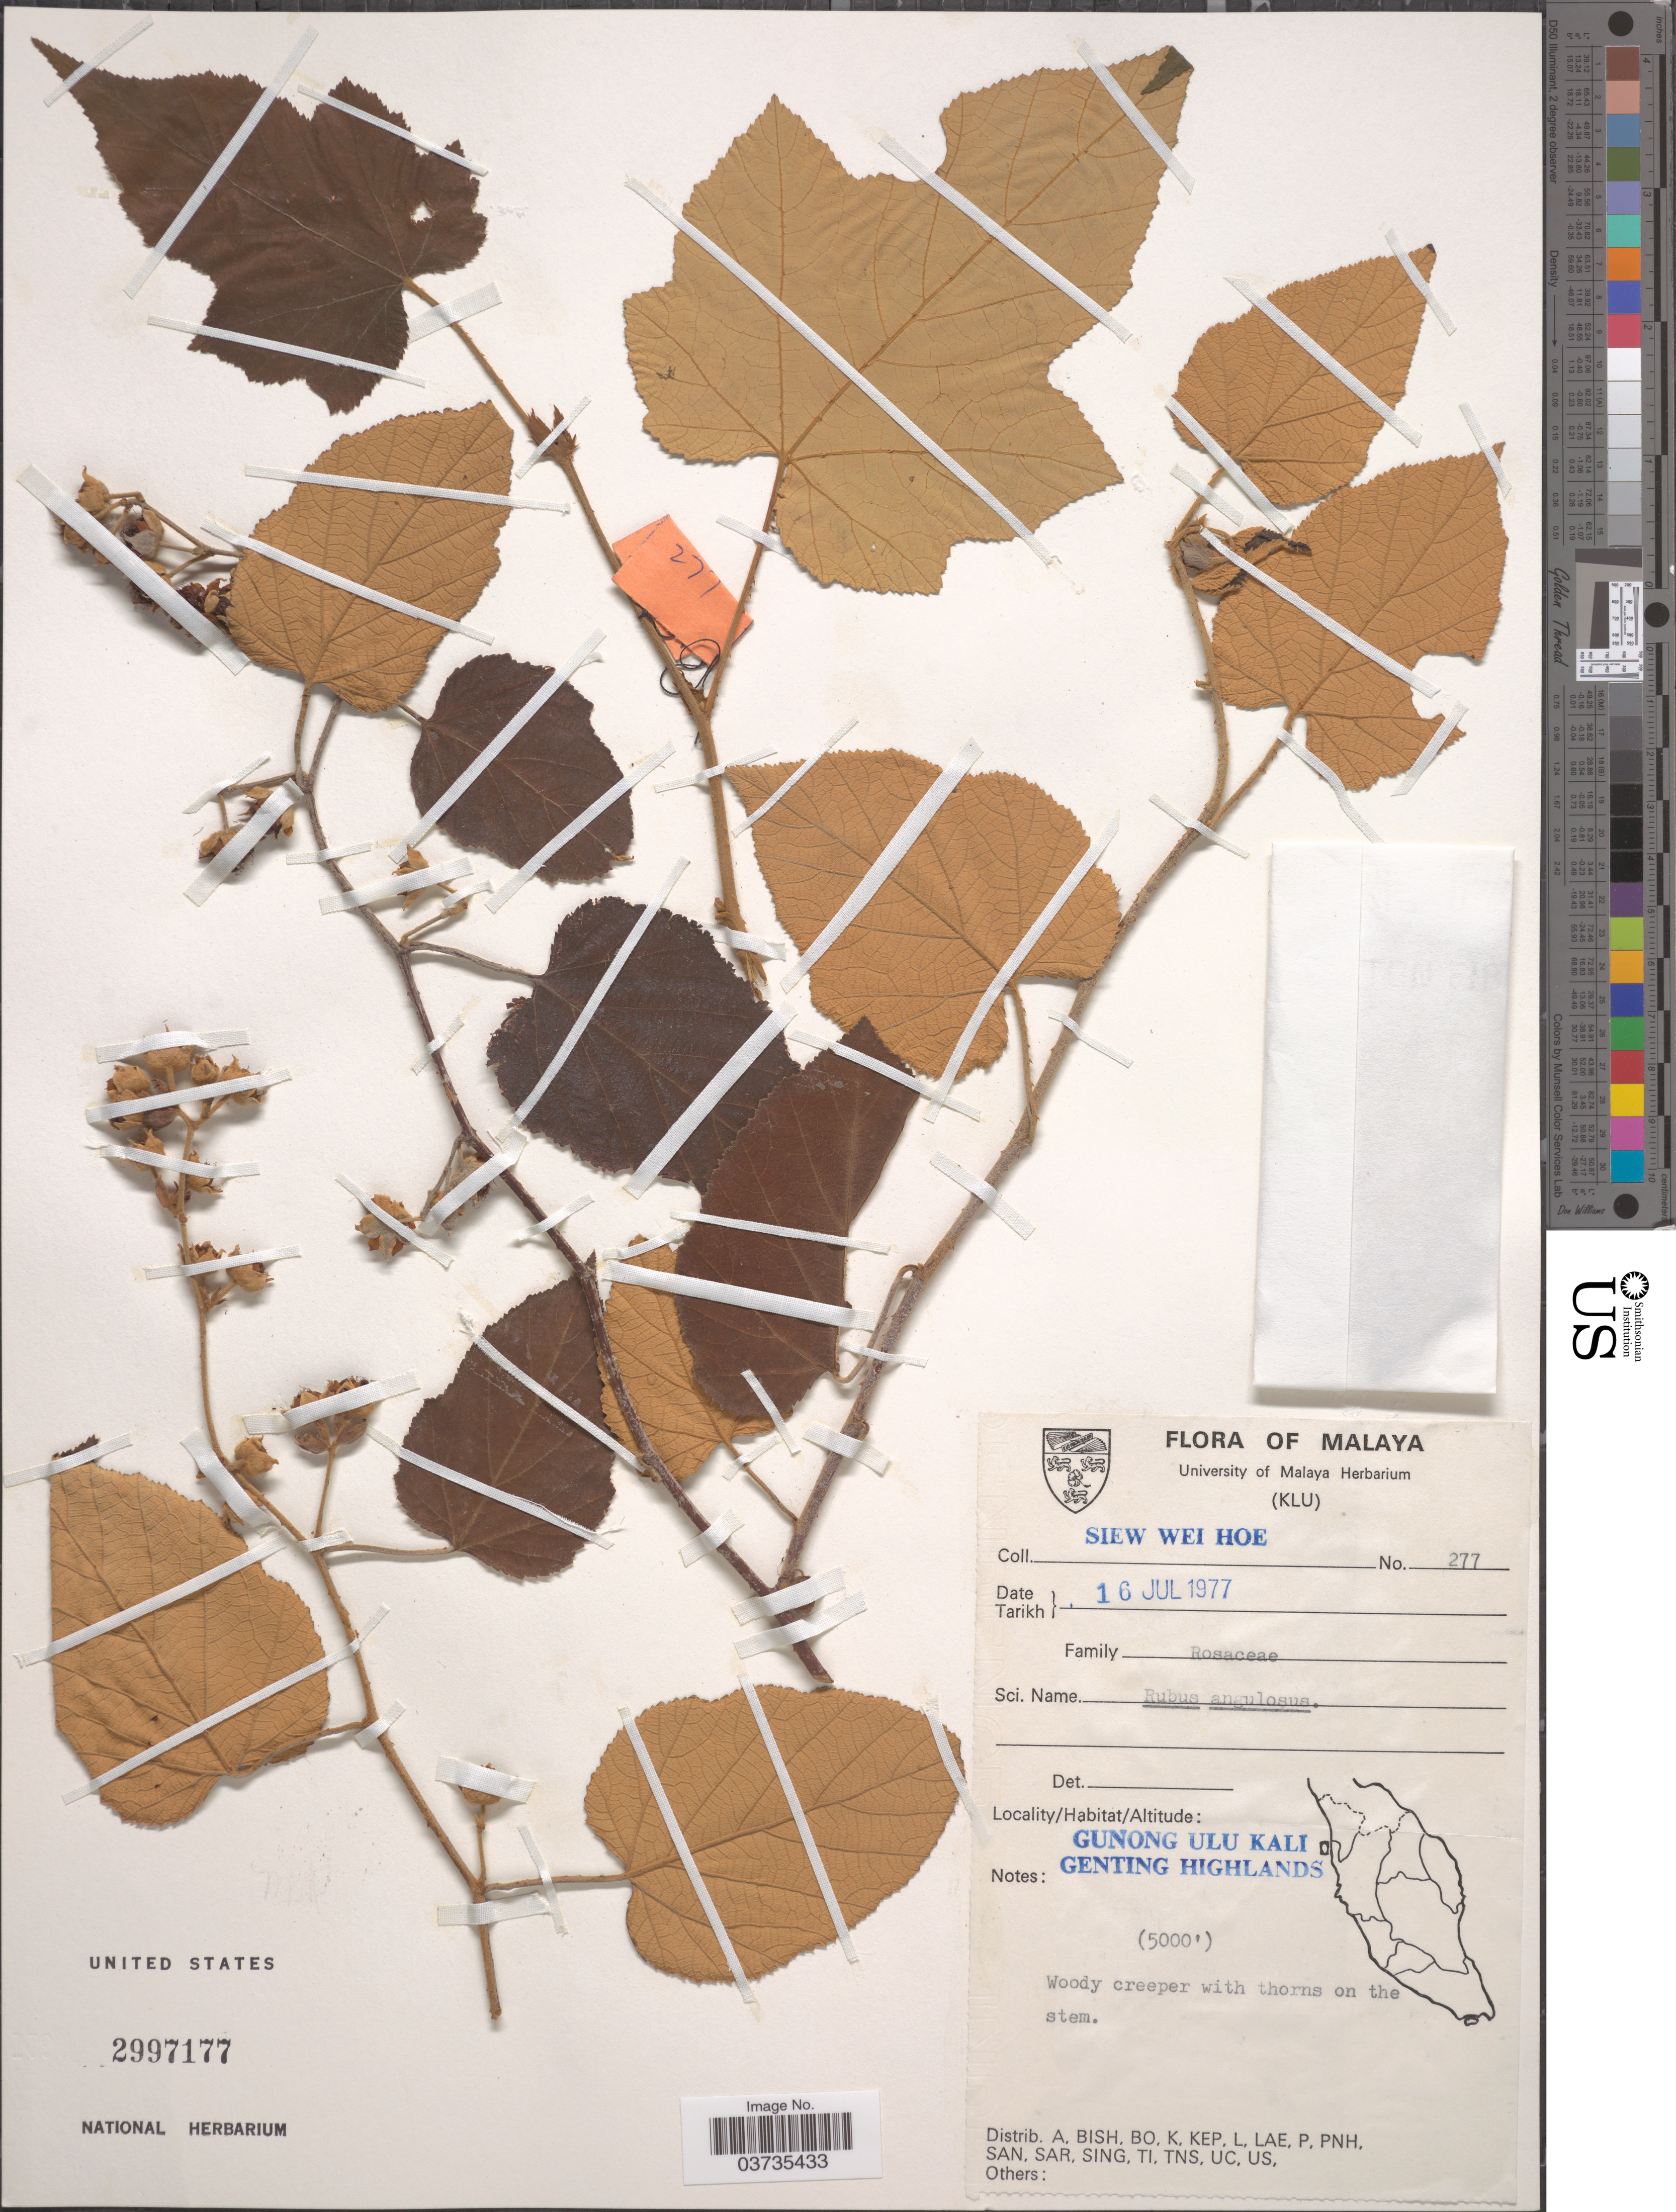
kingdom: Plantae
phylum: Tracheophyta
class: Magnoliopsida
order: Rosales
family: Rosaceae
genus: Rubus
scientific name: Rubus angulosus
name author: Gremli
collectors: S. Hoe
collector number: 277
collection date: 1977-07-16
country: Malaysia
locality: Malaya, Gunong Ulu Kali, Genting Highlands.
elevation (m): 1524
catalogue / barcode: US 2997177